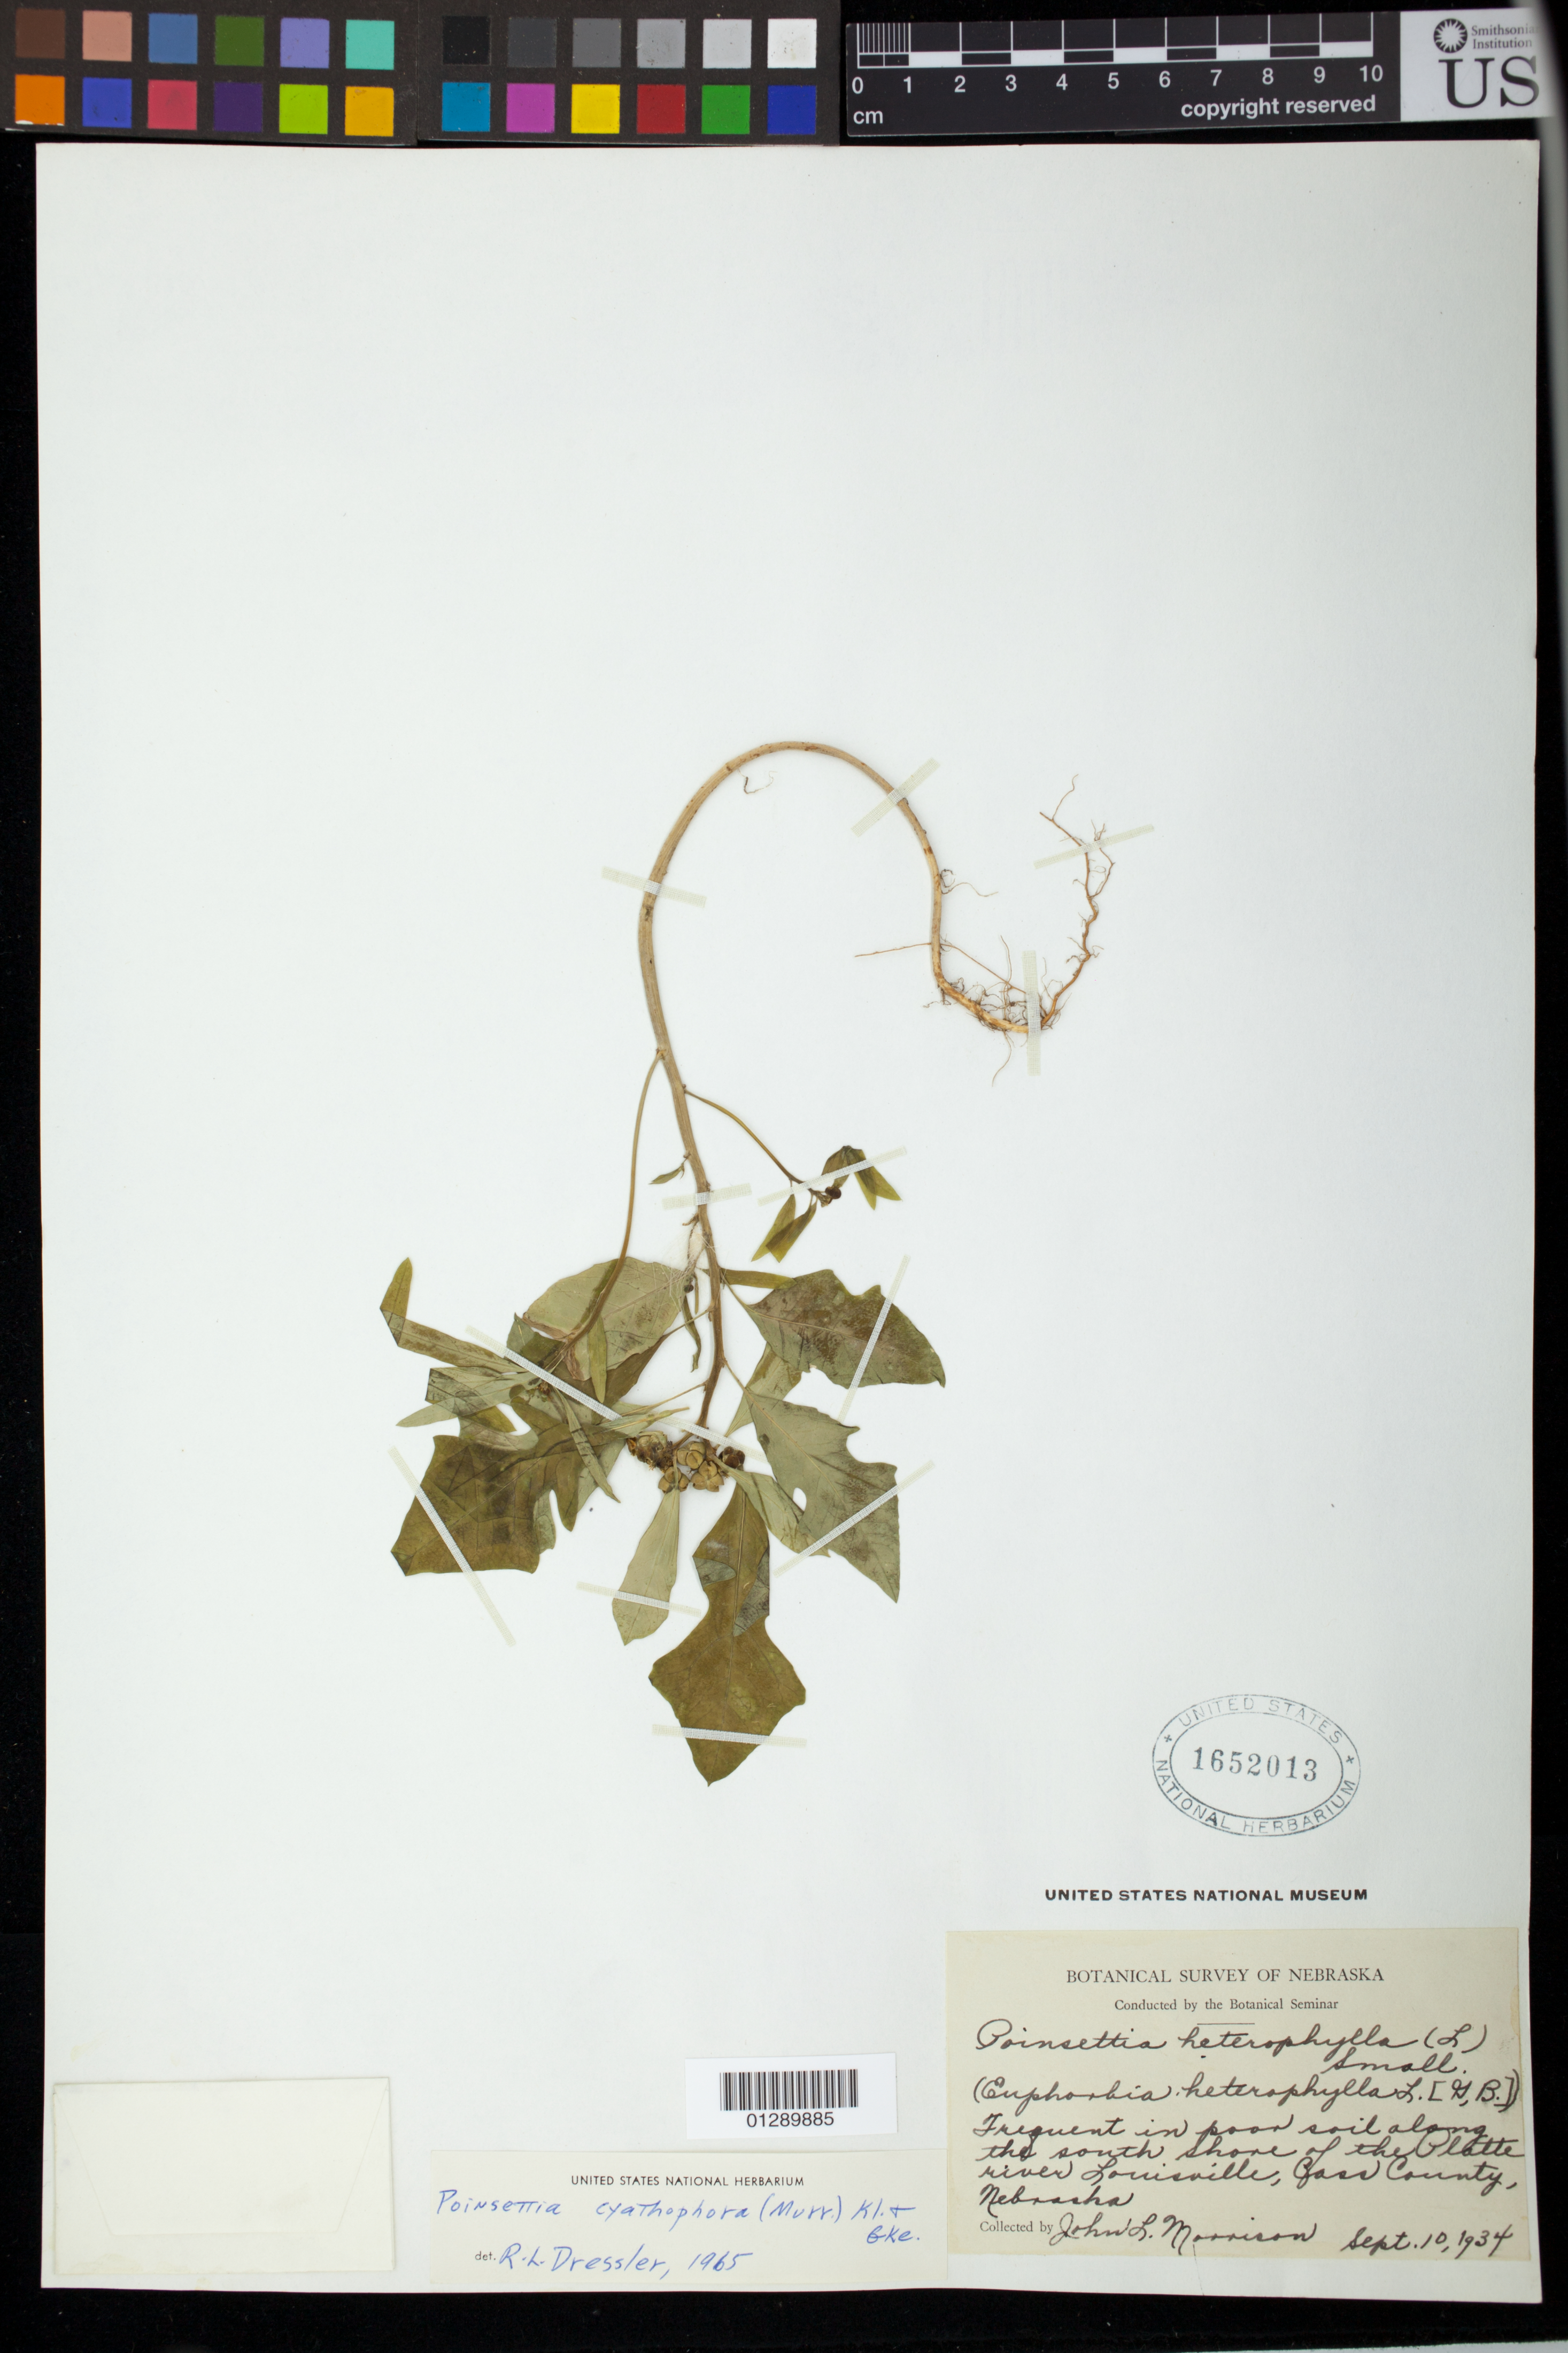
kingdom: Plantae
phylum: Tracheophyta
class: Magnoliopsida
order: Malpighiales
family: Euphorbiaceae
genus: Euphorbia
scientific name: Euphorbia heterophylla var. cyathophora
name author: (Murr.) Griseb.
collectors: J. L. Morrison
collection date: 1934-09-10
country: United States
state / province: Nebraska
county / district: Cass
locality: south shore of the Platte river, Louisville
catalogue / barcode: US 1652013